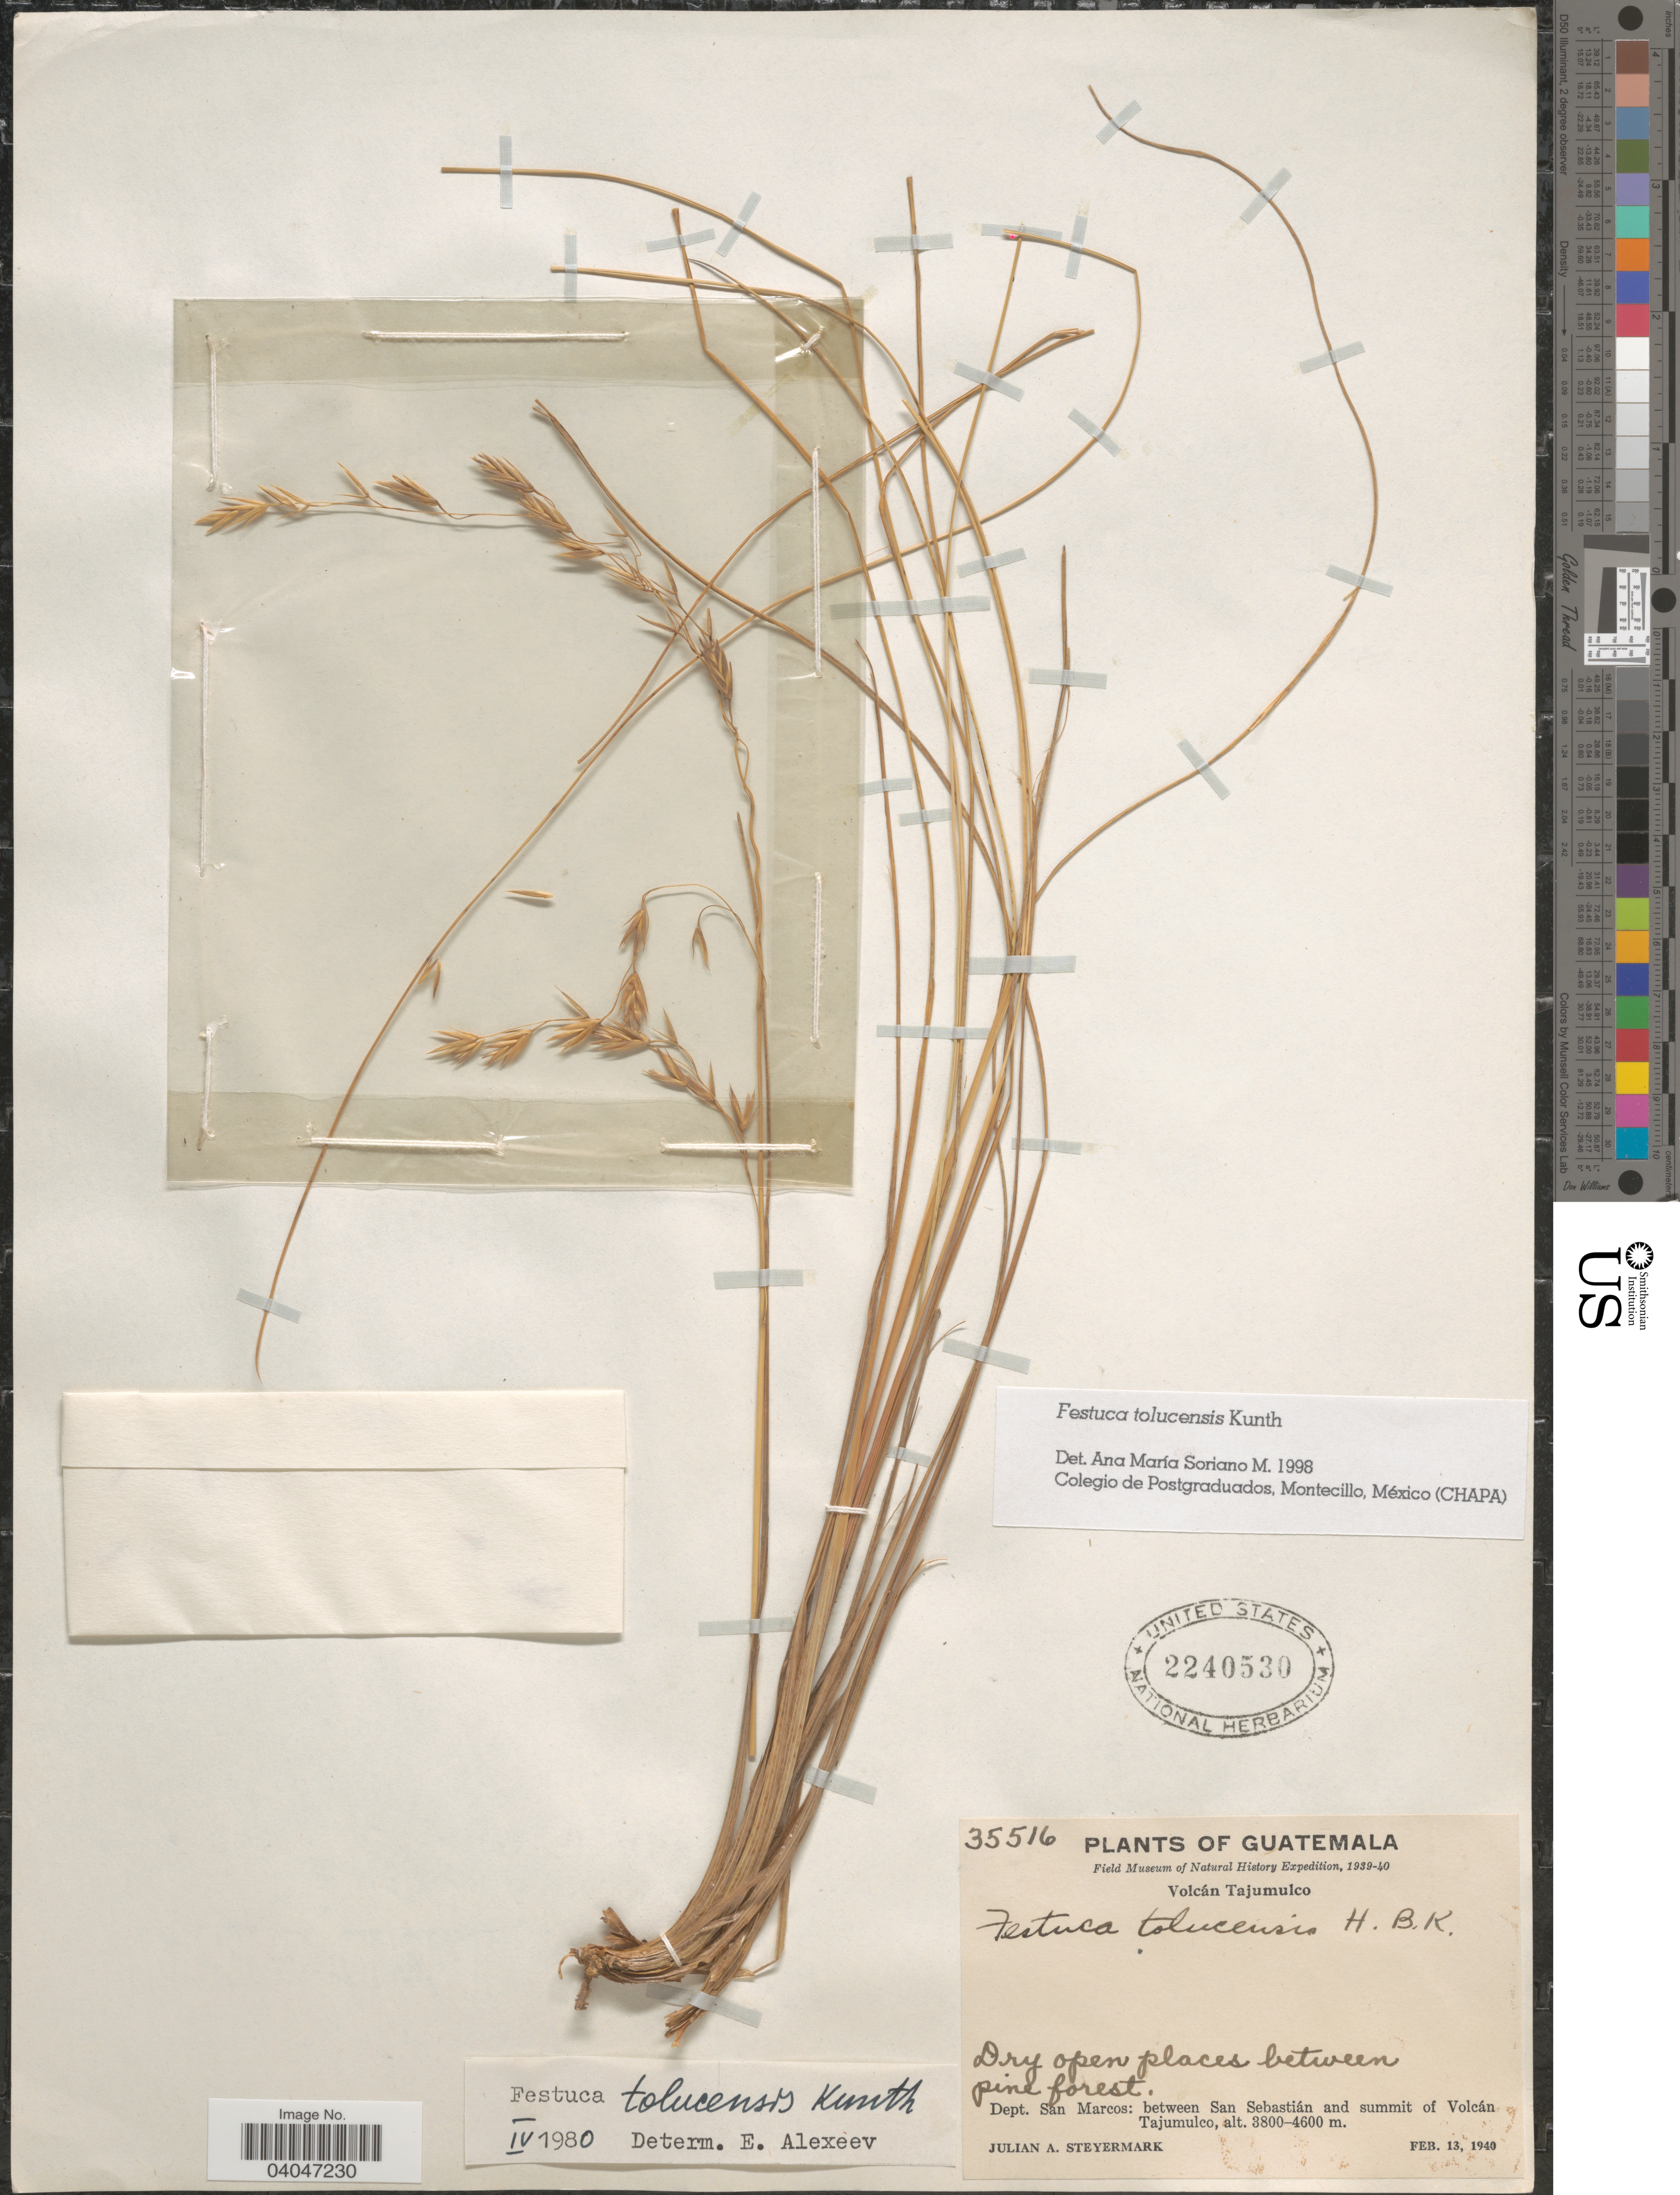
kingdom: Plantae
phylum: Tracheophyta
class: Liliopsida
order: Poales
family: Poaceae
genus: Festuca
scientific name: Festuca tolucensis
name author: Kunth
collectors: J. Steyermark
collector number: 35516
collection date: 1940-02-13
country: Guatemala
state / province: San Marcos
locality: Volcán Tajumulco. Dept. San Marcos: between San Sebastián and summit of Volcán Tajumulco.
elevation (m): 3800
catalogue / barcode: US 2240530